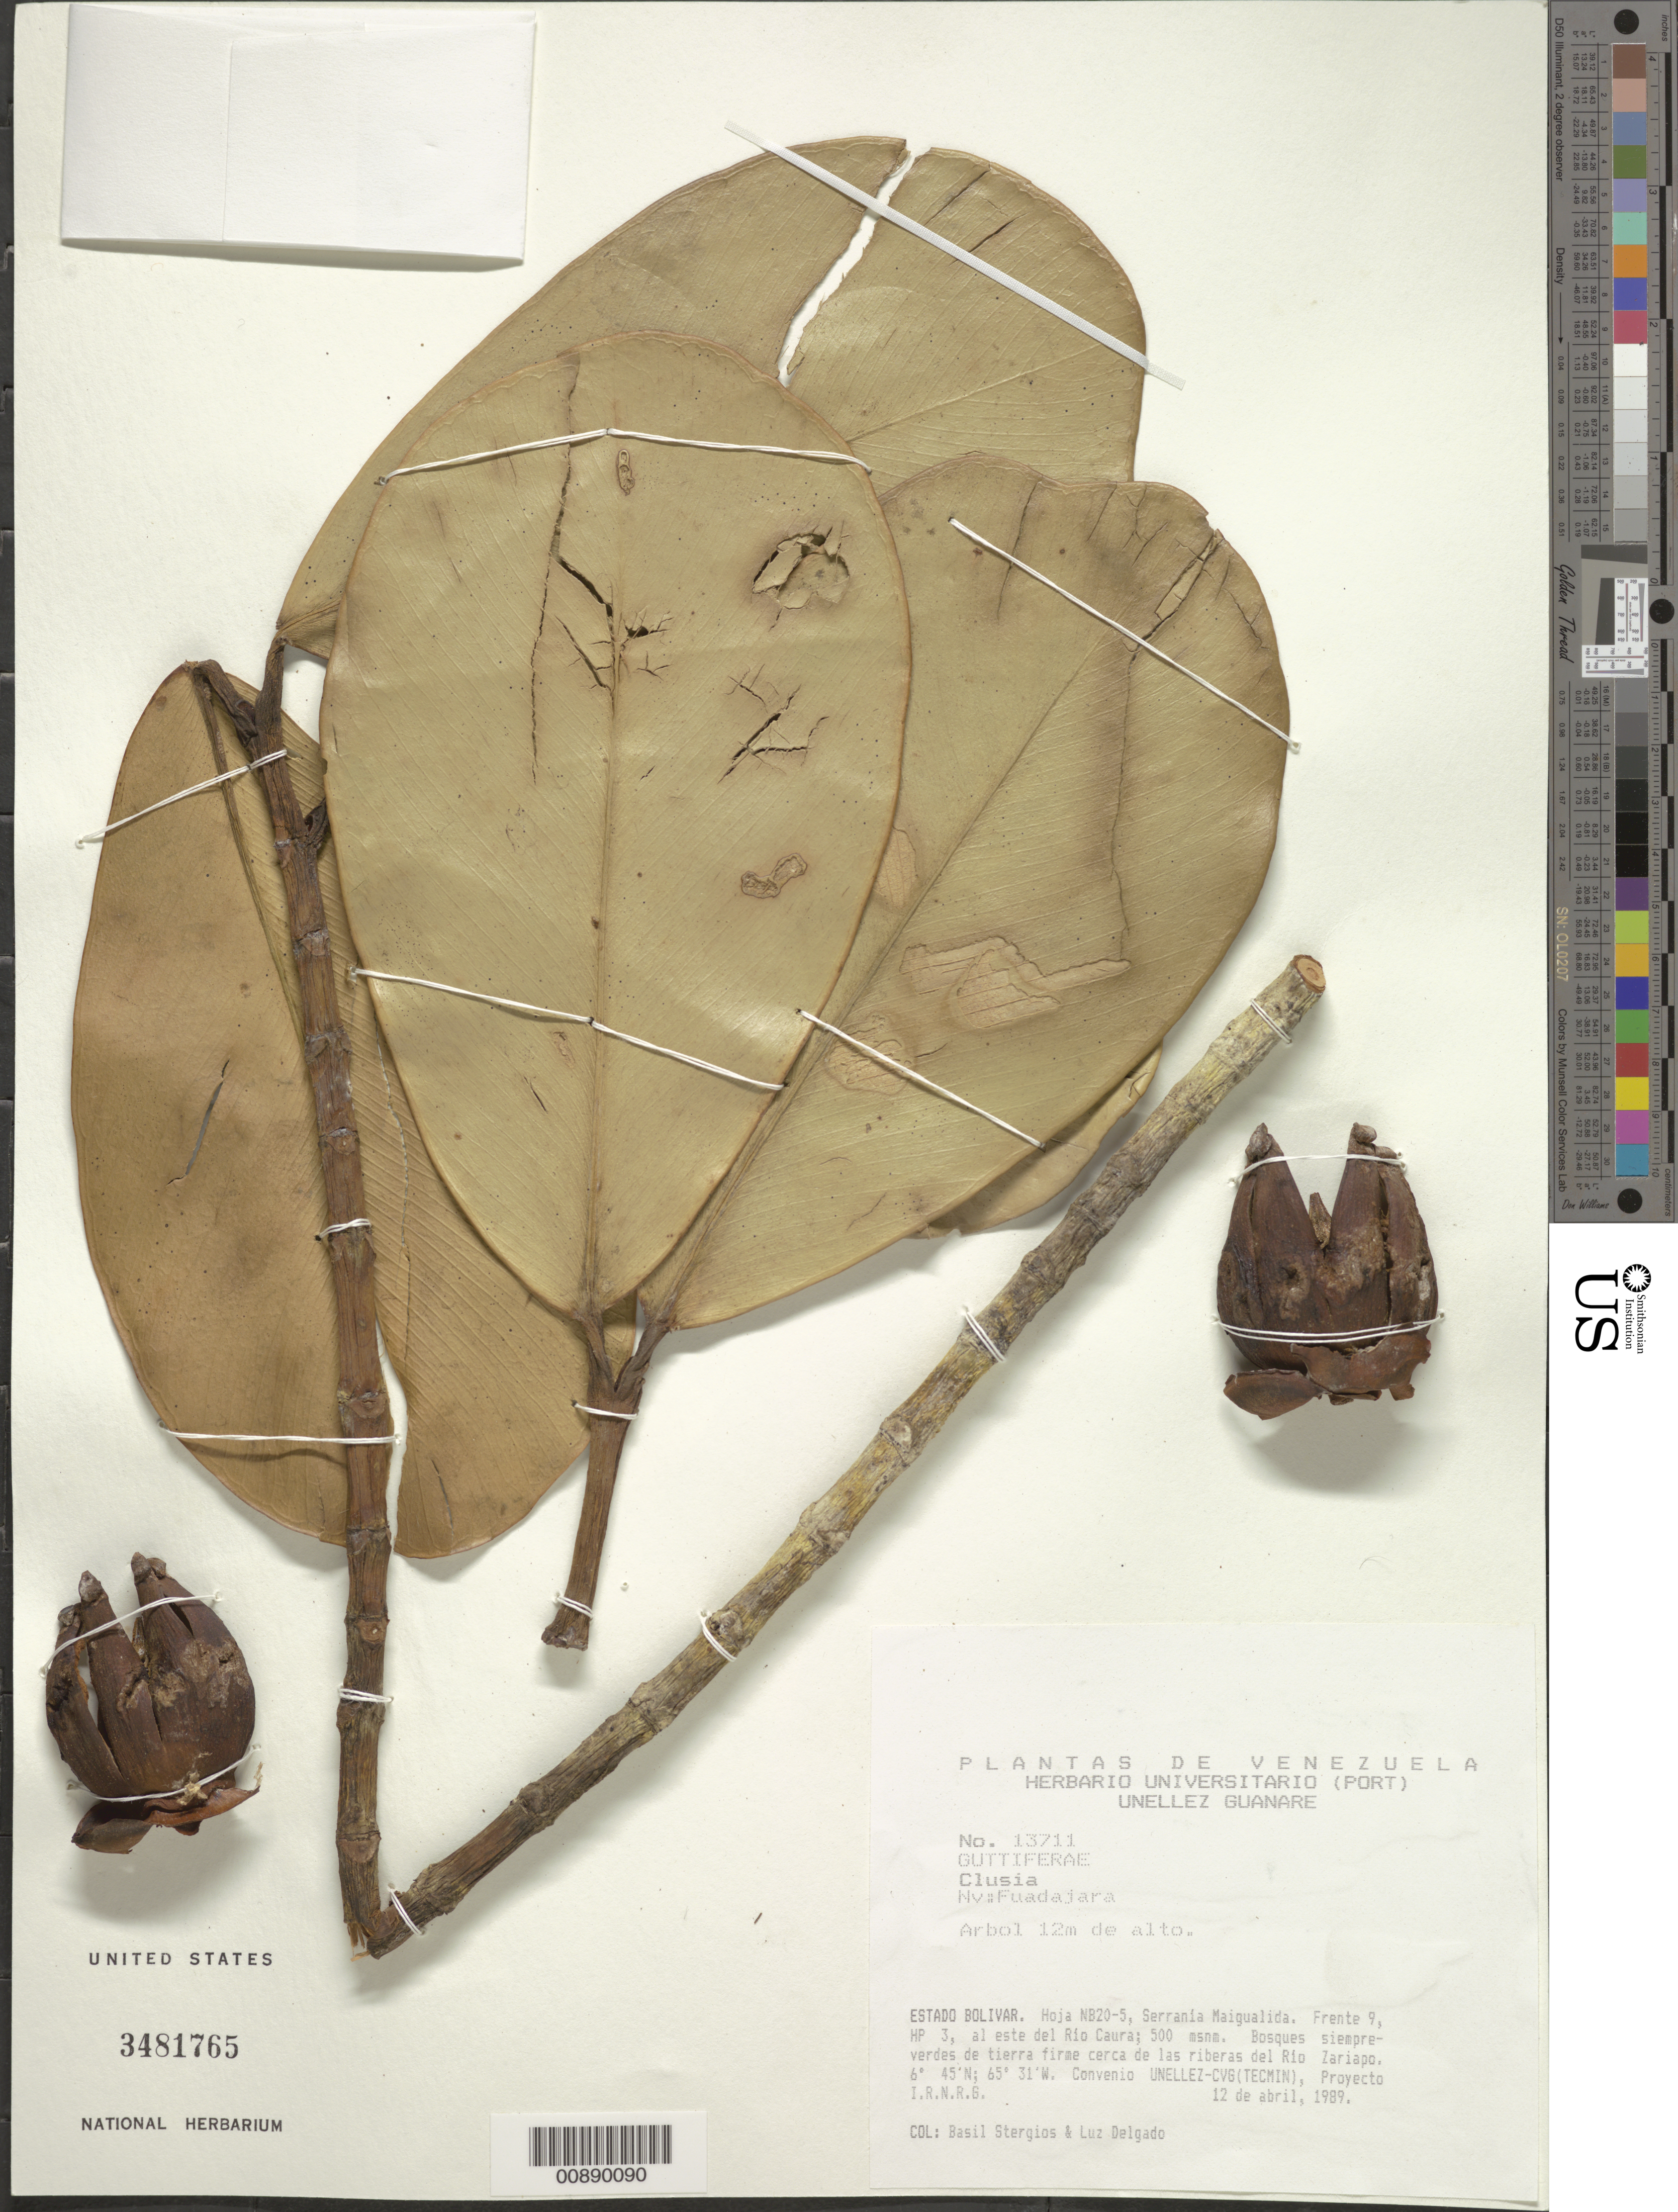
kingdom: Plantae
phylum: Tracheophyta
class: Magnoliopsida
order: Malpighiales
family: Clusiaceae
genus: Clusia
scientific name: Clusia sp.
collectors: B. G. Stergios & L. Delgado V.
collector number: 13711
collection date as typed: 12-Apr-89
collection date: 1989-04-12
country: Venezuela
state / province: Bolívar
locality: Serrania Maigualida, E del río Caura, alrededores del río Zariapo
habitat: Bosques siempre-verdes de tierra firme cerca de las riberas del río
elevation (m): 500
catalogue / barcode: US 3481765